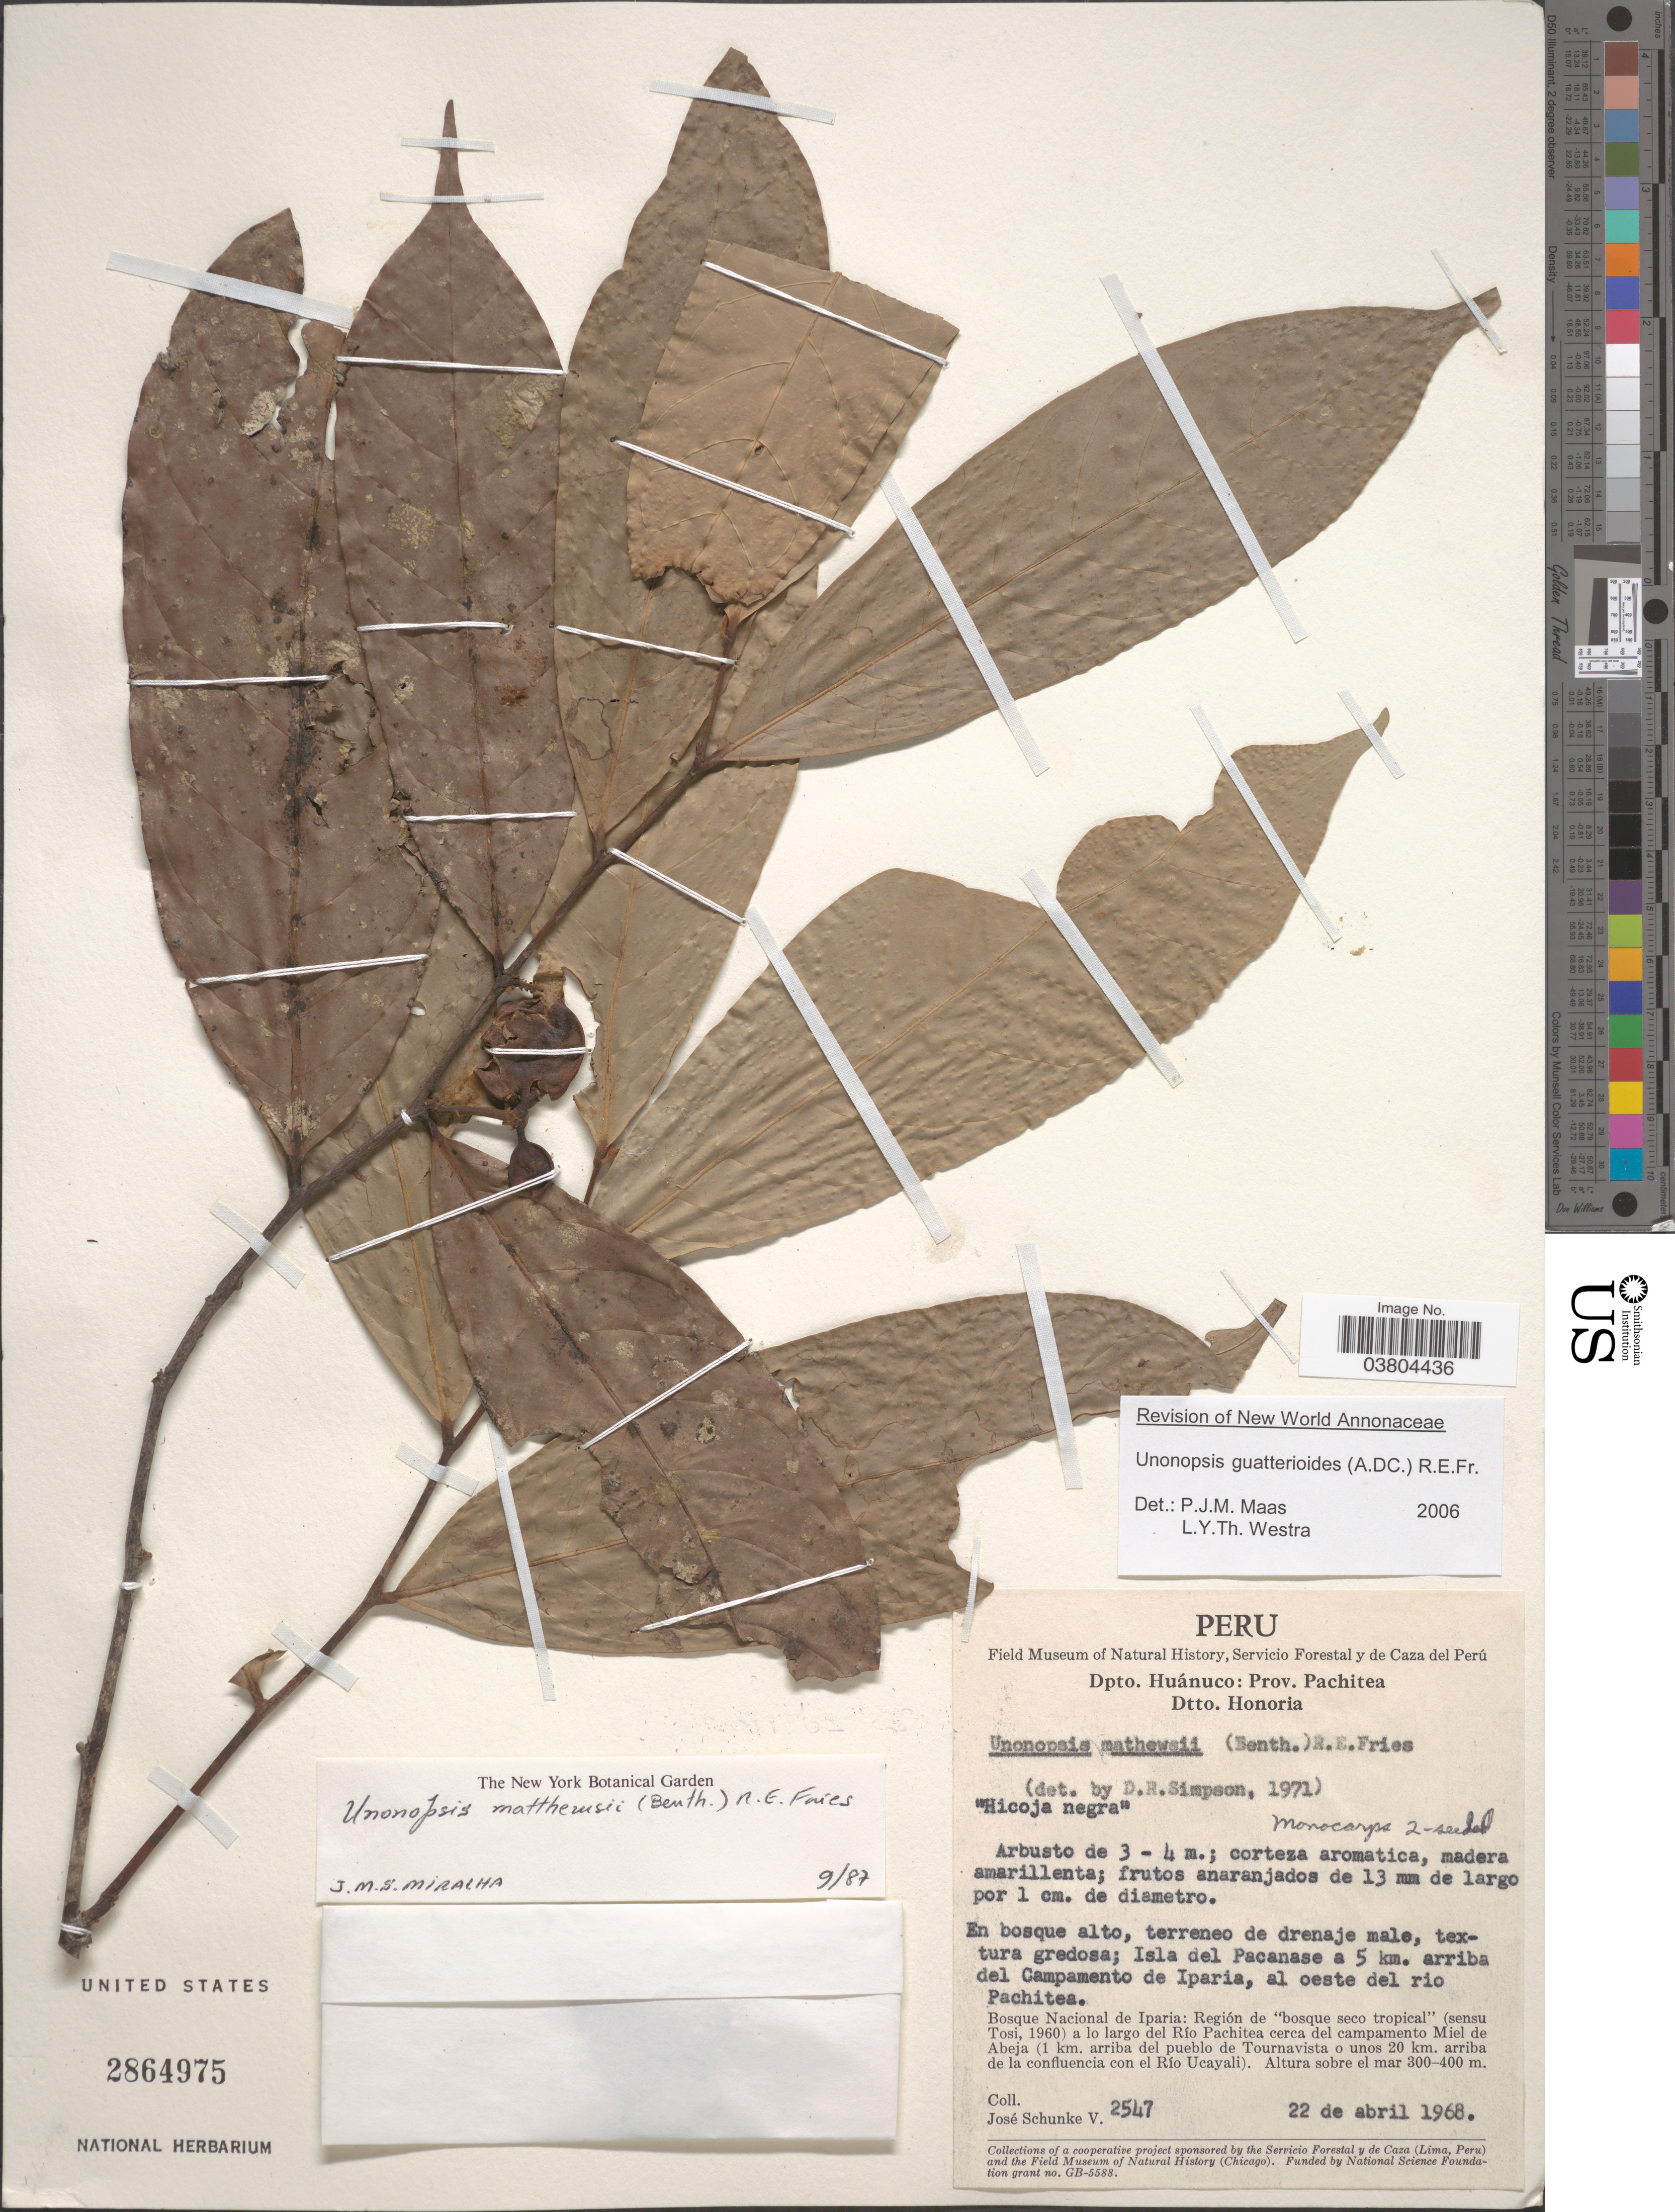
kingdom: Plantae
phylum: Tracheophyta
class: Magnoliopsida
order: Magnoliales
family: Annonaceae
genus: Unonopsis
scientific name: Unonopsis guatterioides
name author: (A. DC.) R.E. Fr.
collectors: J. Schunke Vigo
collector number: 2547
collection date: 1968-04-22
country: Peru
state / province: Huánuco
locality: Dpto. Huánuco: Prov. Pachitea. Dtto. Honoria. Isla del Pacanase a 5 km. arriba del Campamento de Iparia, al oeste del rio Pachitea. Bosque Nacional de Iparia: Región de "bosque seco tropical" (sensu Tosi, 1960) a lo largo del Río Pachitea cerca del campamento Miel de Abeja (1 km. arriba del pueblo de Tournavista o unos 20 km. arriba de la confluencia con el Río Ucayali).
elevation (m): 300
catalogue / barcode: US 2864975